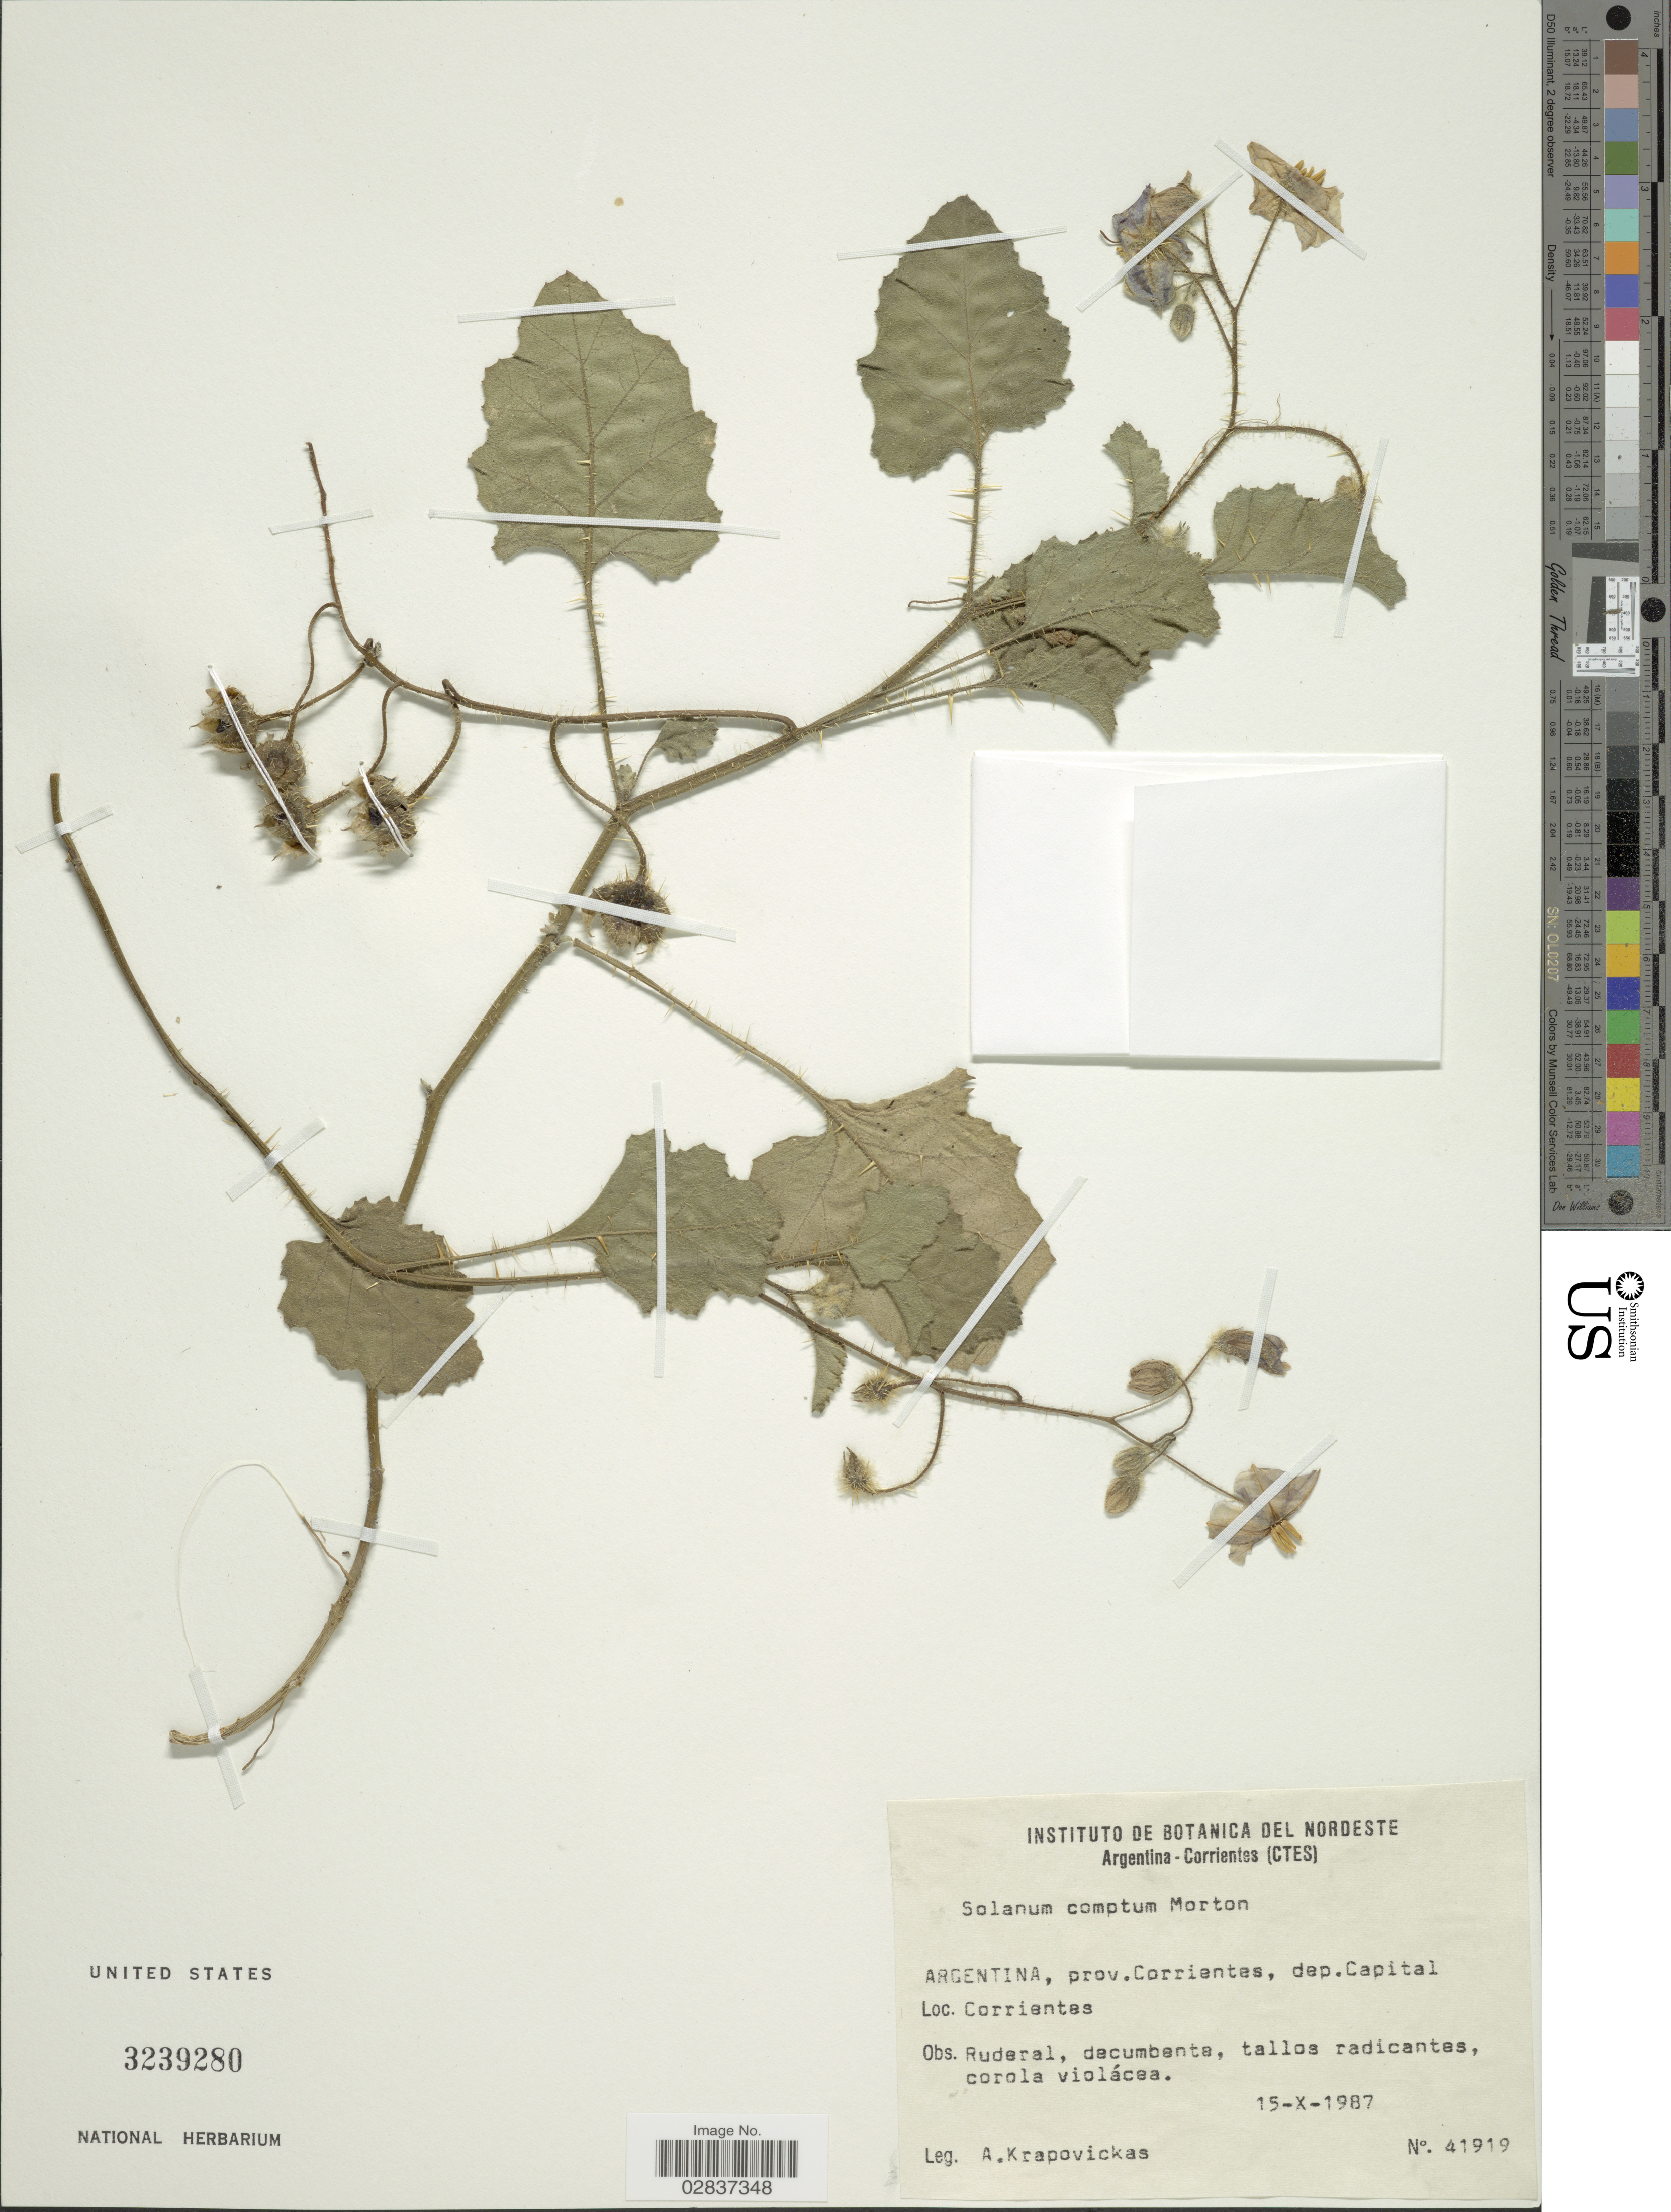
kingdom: Plantae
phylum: Tracheophyta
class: Magnoliopsida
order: Solanales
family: Solanaceae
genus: Solanum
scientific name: Solanum comptum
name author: C.V. Morton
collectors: A. Krapovickas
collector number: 41919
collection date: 1987-10-15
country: Argentina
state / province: Corrientes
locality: Prov. Corrientes, dep. Capital, Corrientes.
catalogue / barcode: US 3239280